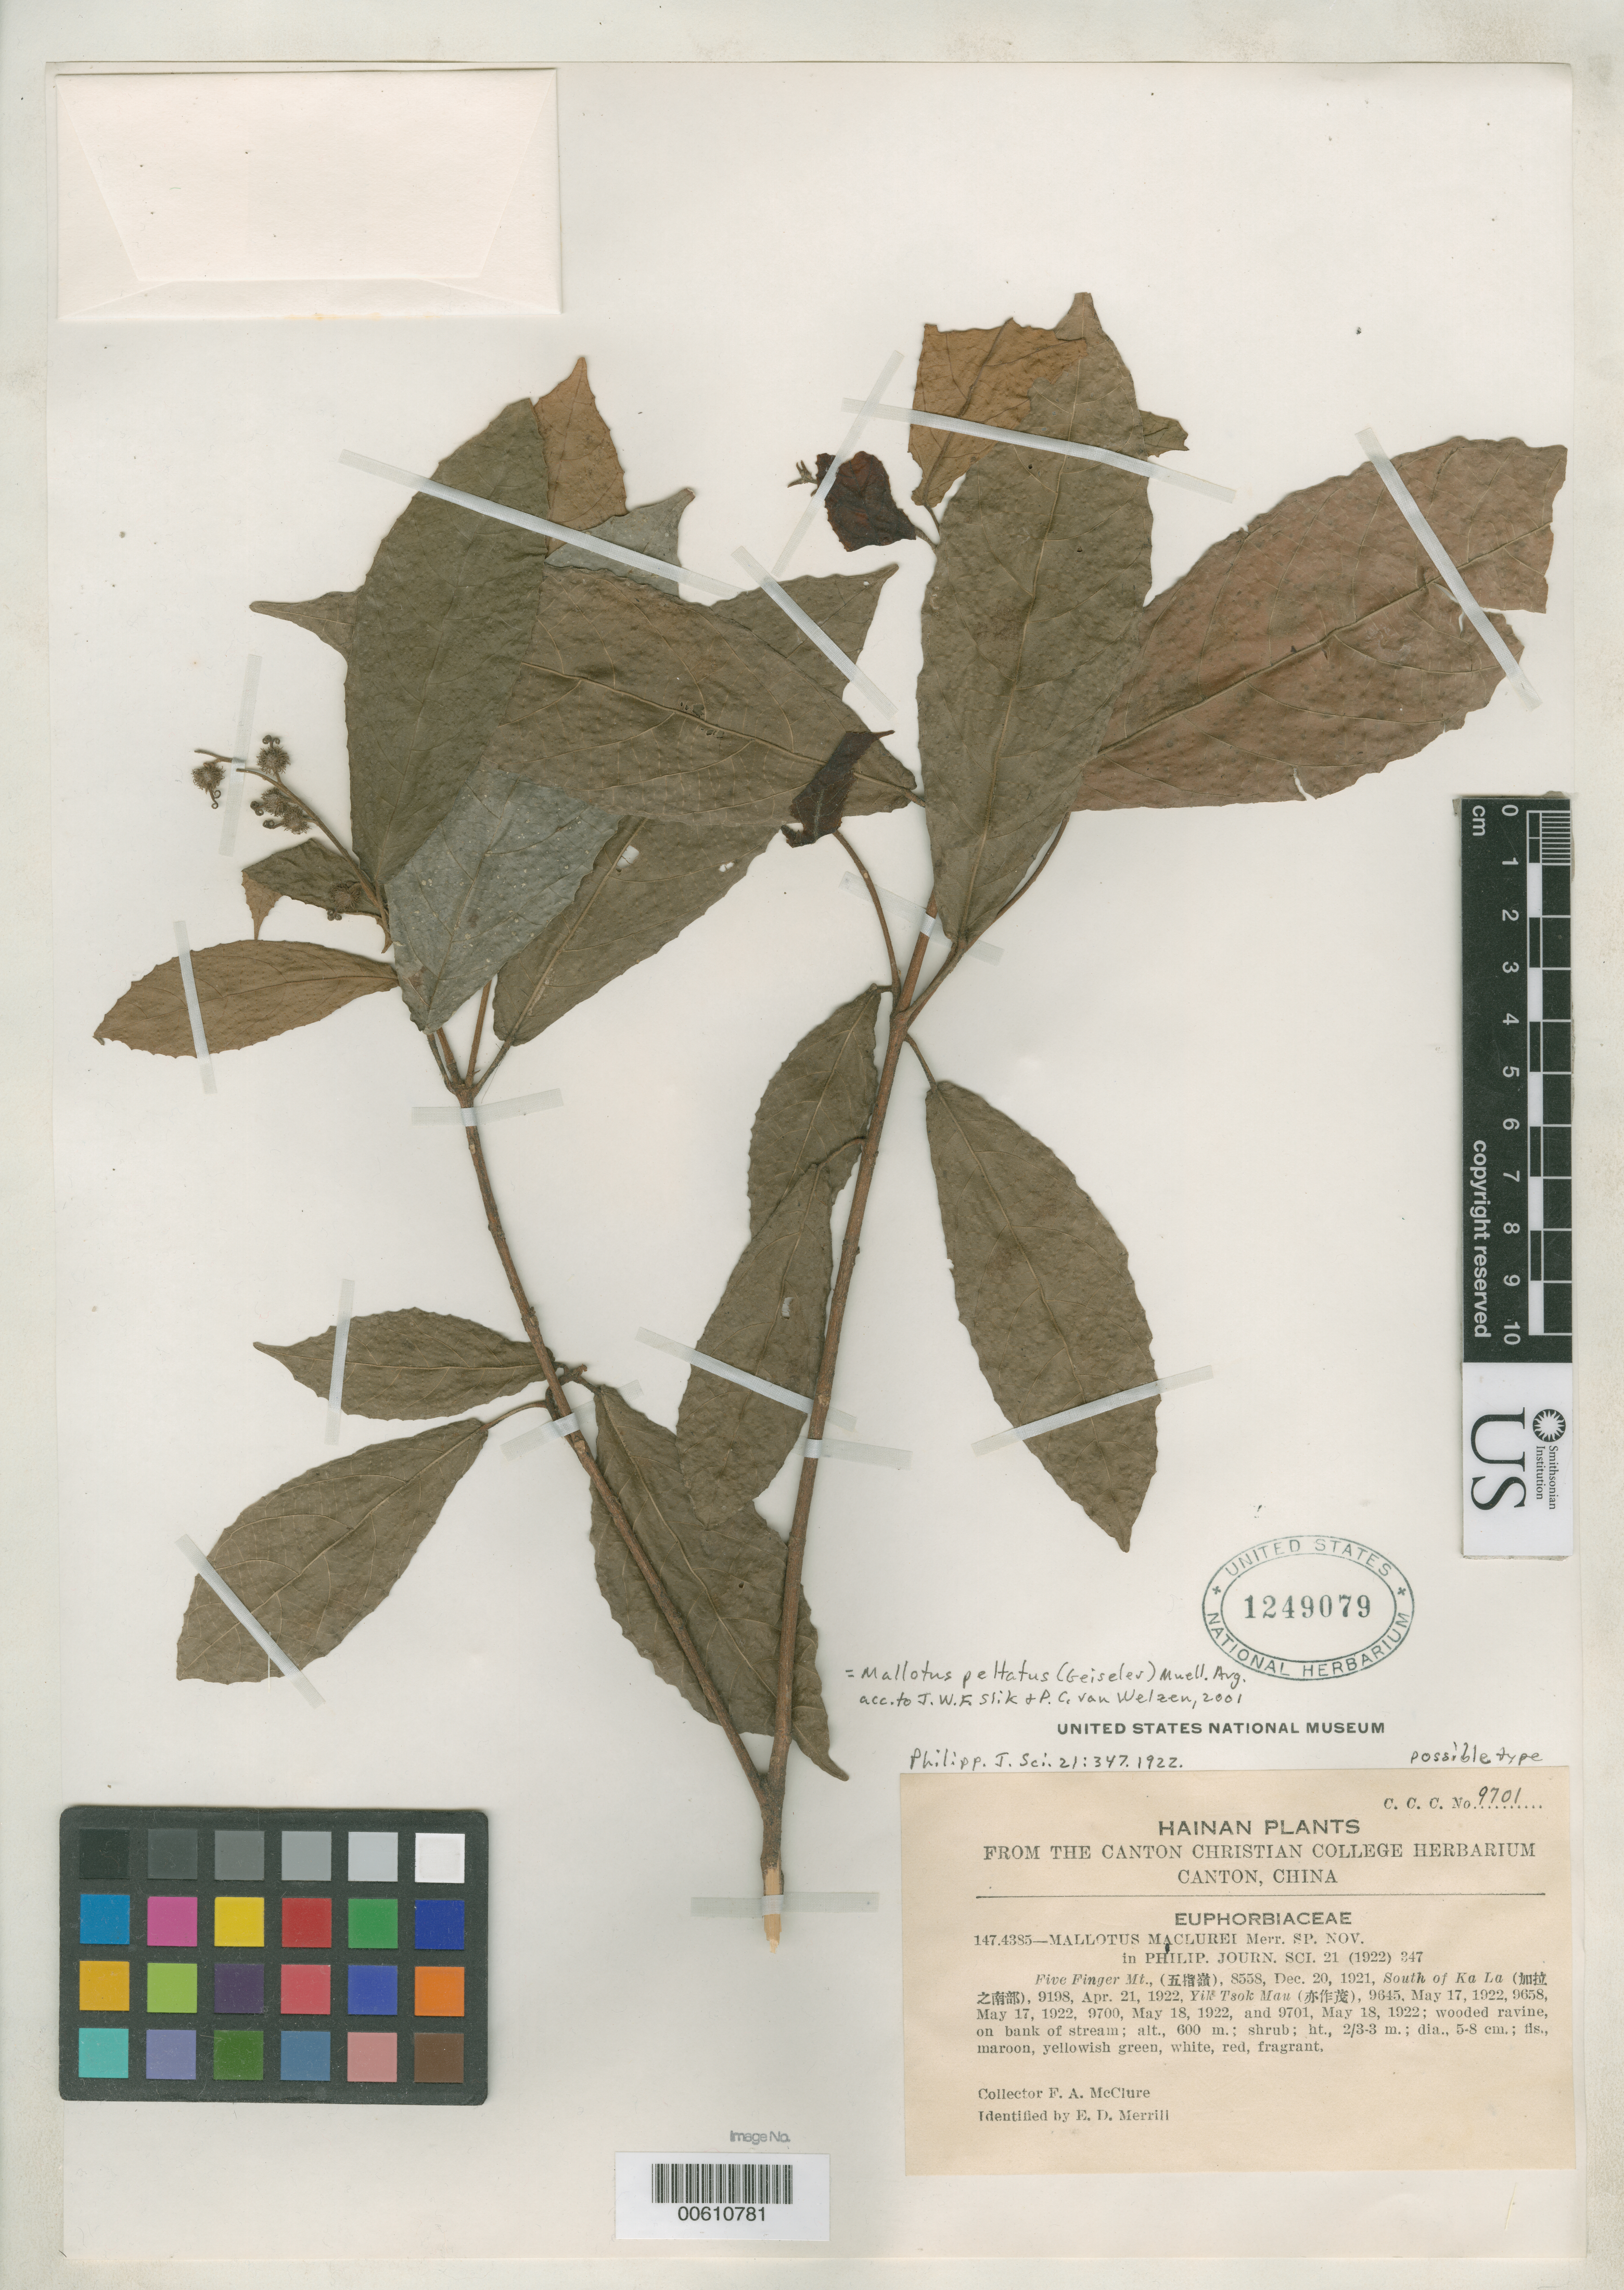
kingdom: Plantae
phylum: Tracheophyta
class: Magnoliopsida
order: Malpighiales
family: Euphorbiaceae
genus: Mallotus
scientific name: Mallotus maclurei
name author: Merr.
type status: Possible Type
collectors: F. A. McClure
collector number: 8558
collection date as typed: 20 Dec 1921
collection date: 1921-12-20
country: China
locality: Ng Chi Leng, Five Finger Mt.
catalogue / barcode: US 1249079